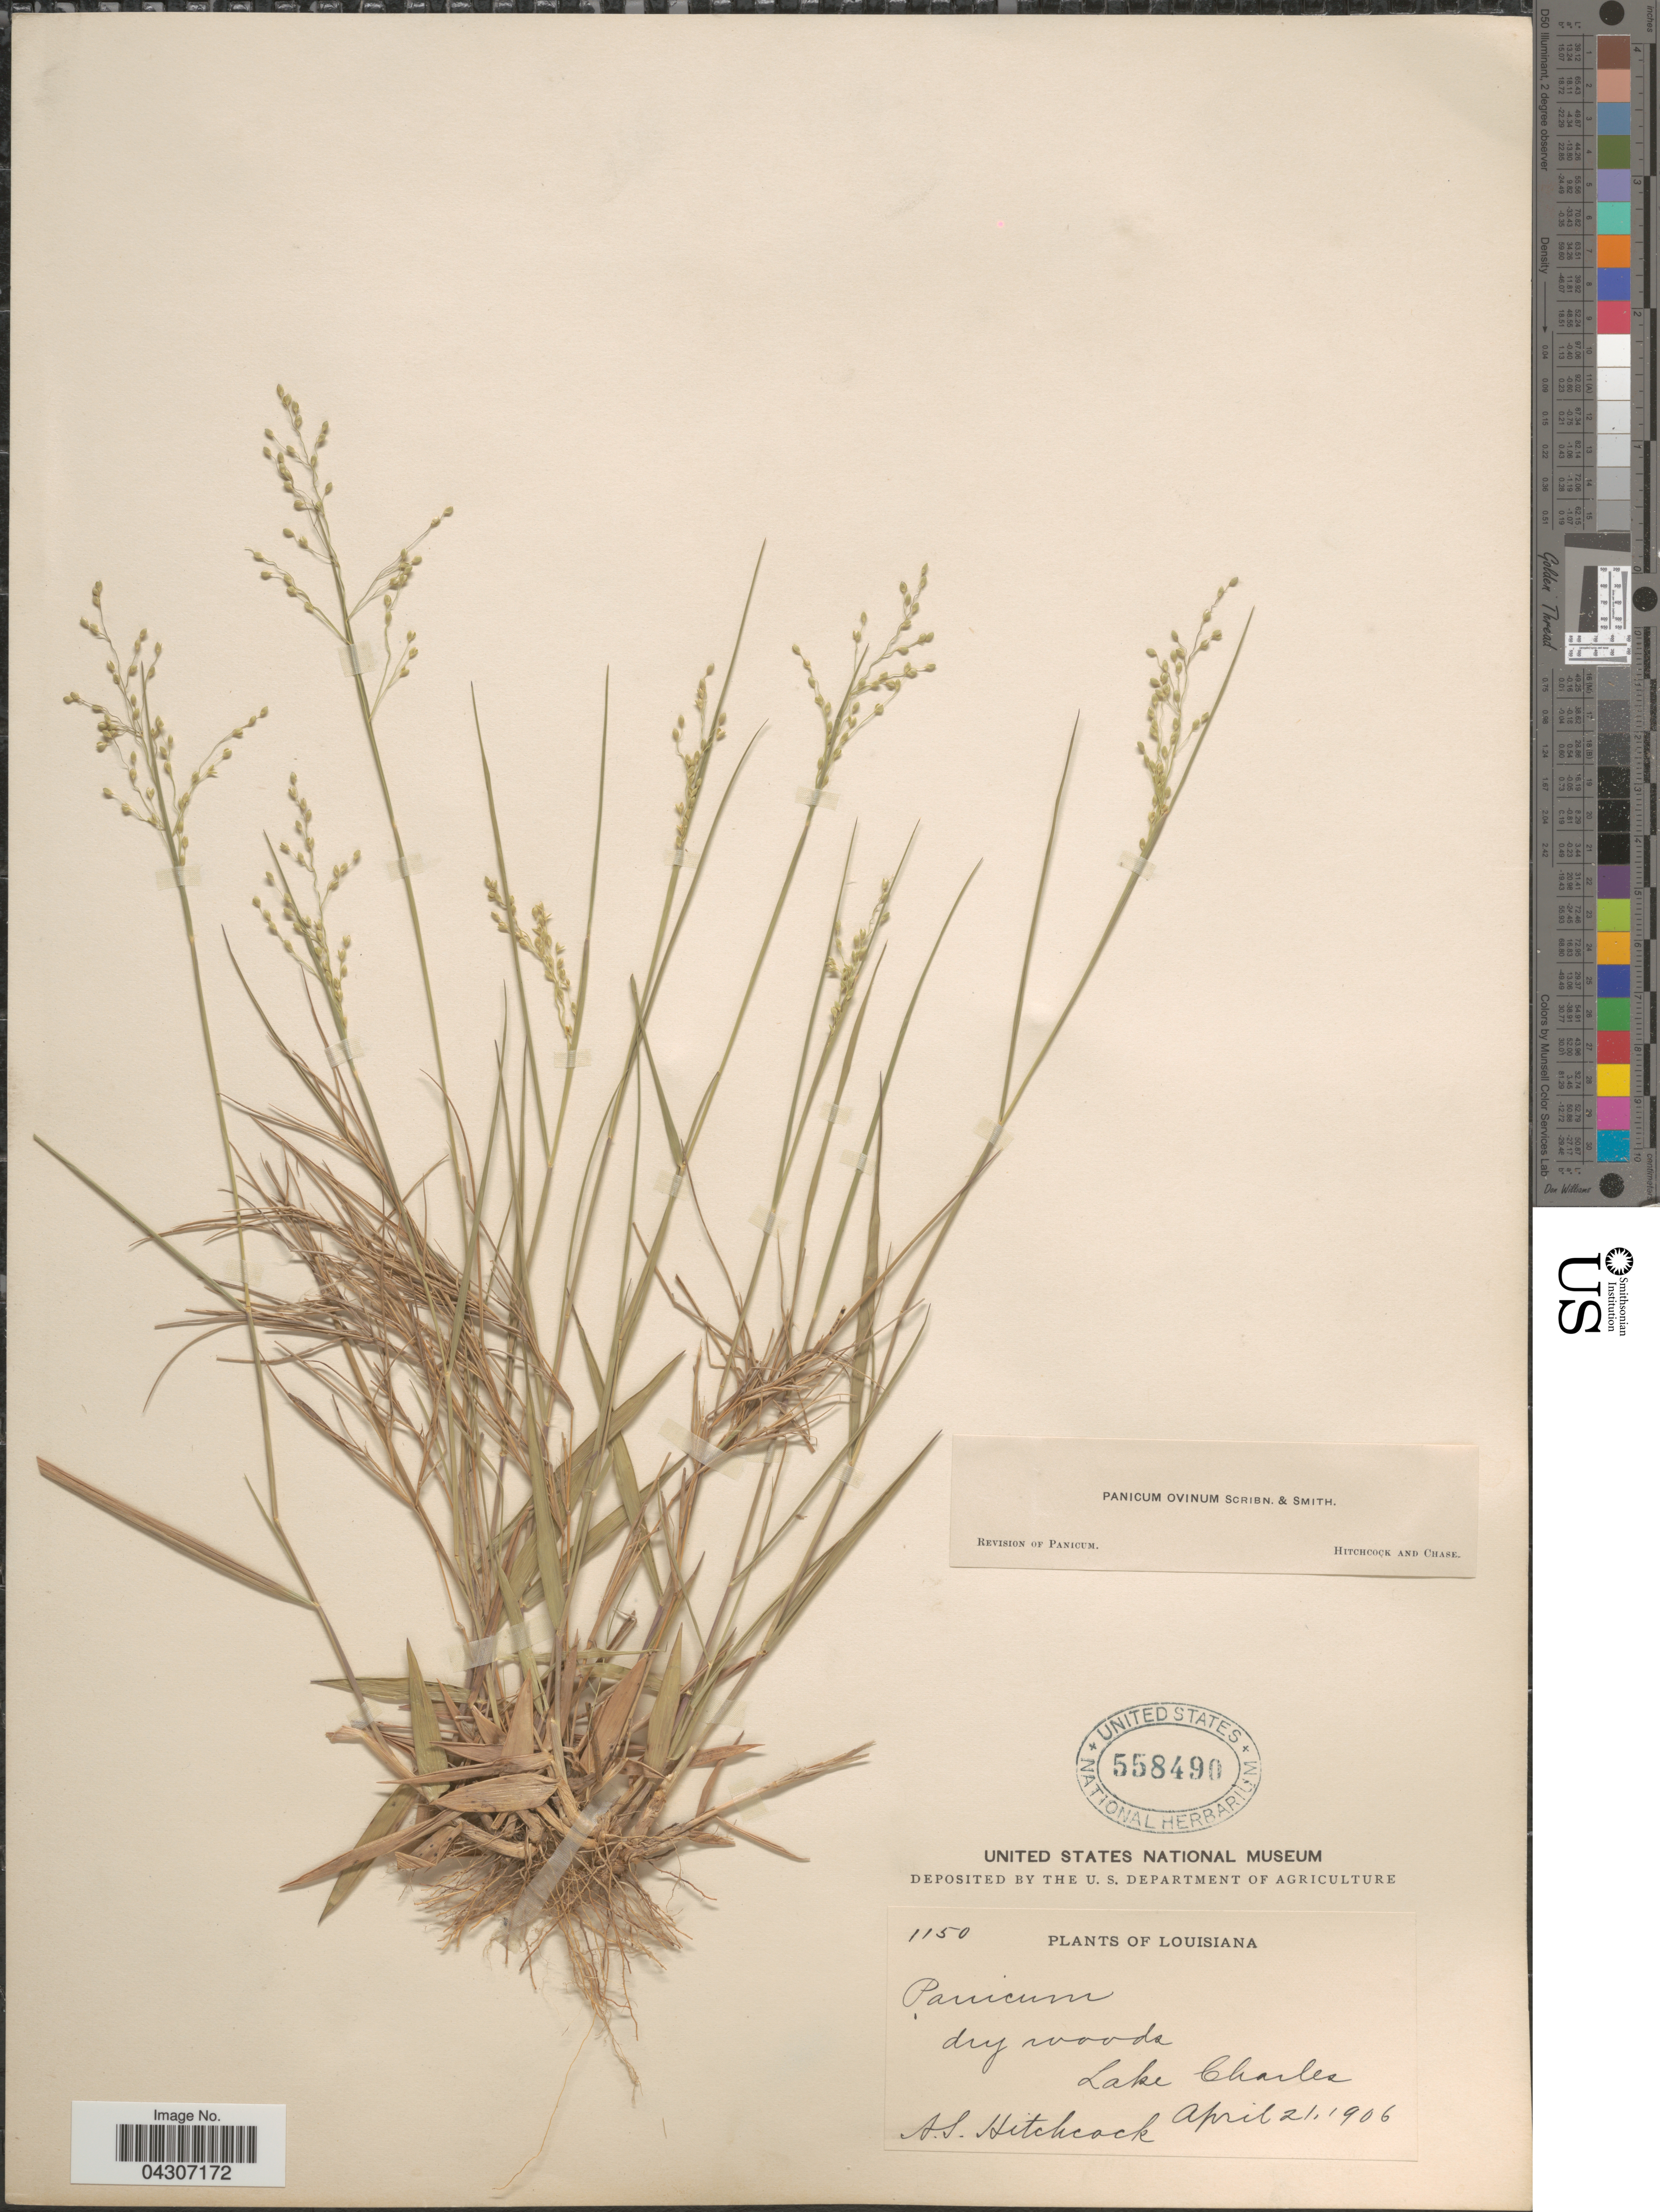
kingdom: Plantae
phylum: Tracheophyta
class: Liliopsida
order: Poales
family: Poaceae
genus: Dichanthelium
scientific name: Dichanthelium aciculare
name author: (Desv. ex Poir.) Gould & C.A. Clark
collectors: A. S. Hitchcock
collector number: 1150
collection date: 1906-04-21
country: United States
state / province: Louisiana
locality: Lake Charles.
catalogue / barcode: US 558490